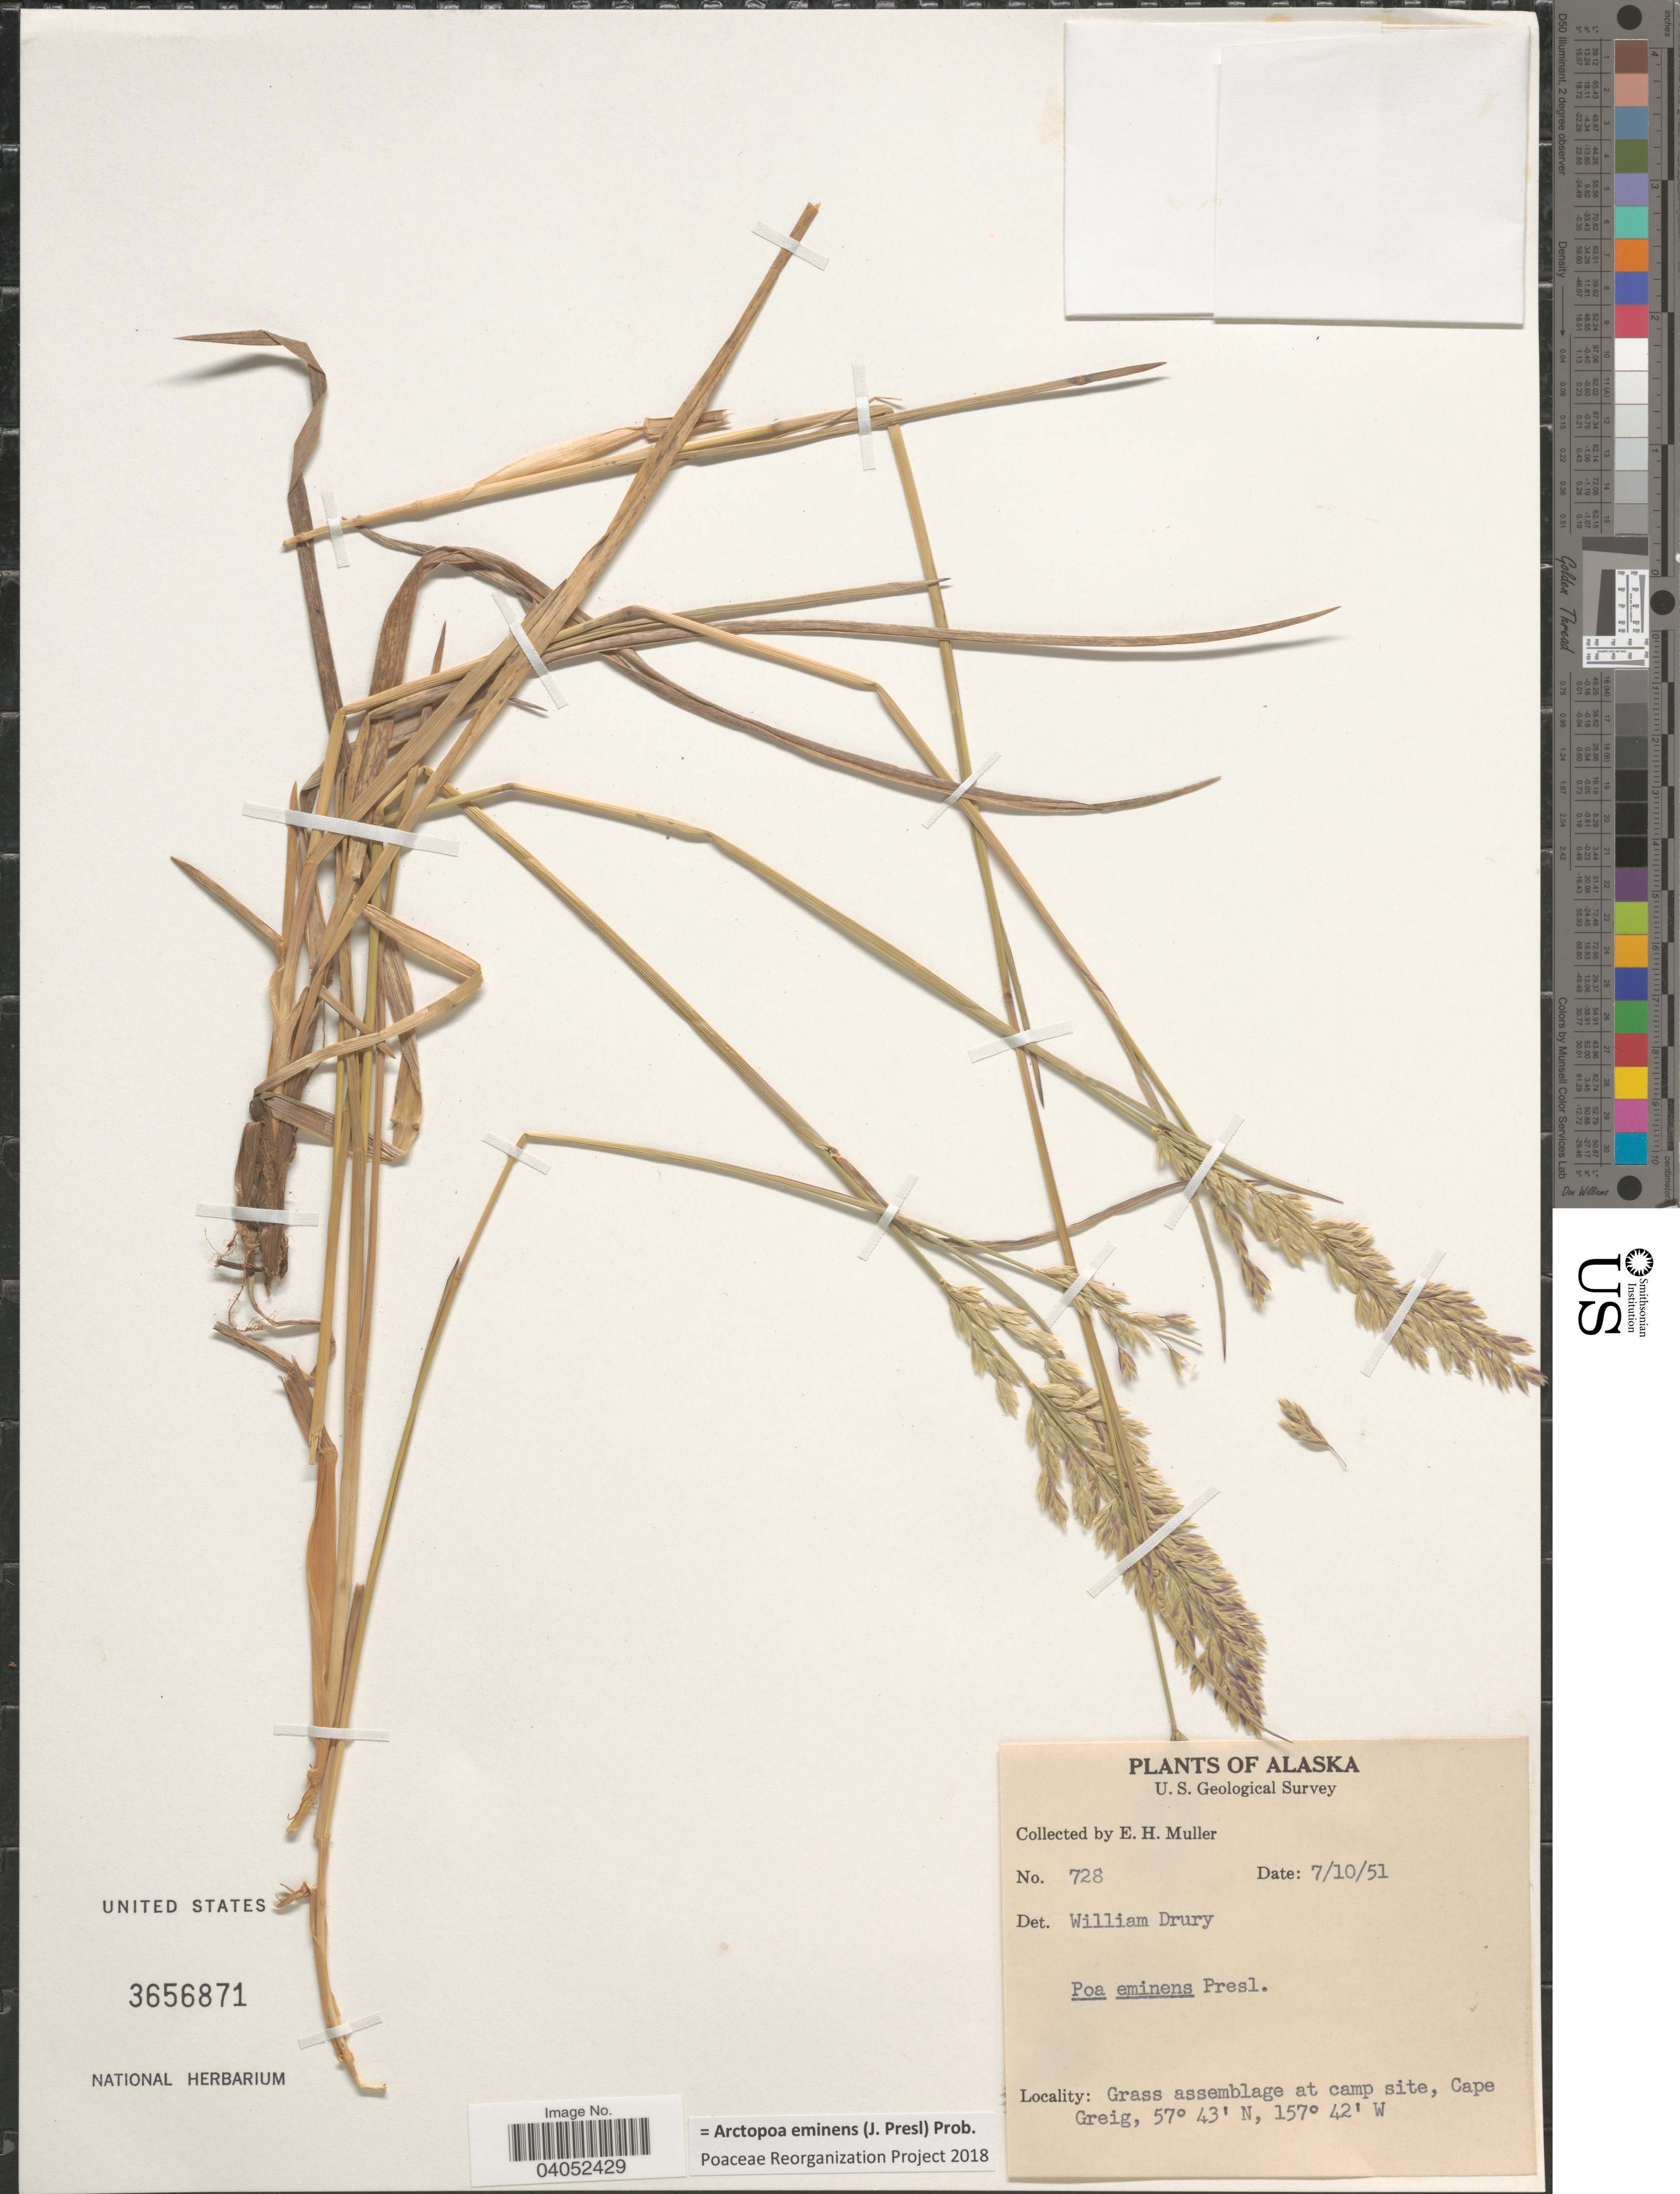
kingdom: Plantae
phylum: Tracheophyta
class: Liliopsida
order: Poales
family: Poaceae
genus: Arctopoa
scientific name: Arctopoa eminens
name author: (J. Presl) Prob.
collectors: E. H. Muller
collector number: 728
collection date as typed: Transcribed d/m/y: 10/7/51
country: United States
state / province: Alaska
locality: At camp site, Cape Greig.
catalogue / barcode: US 3656871